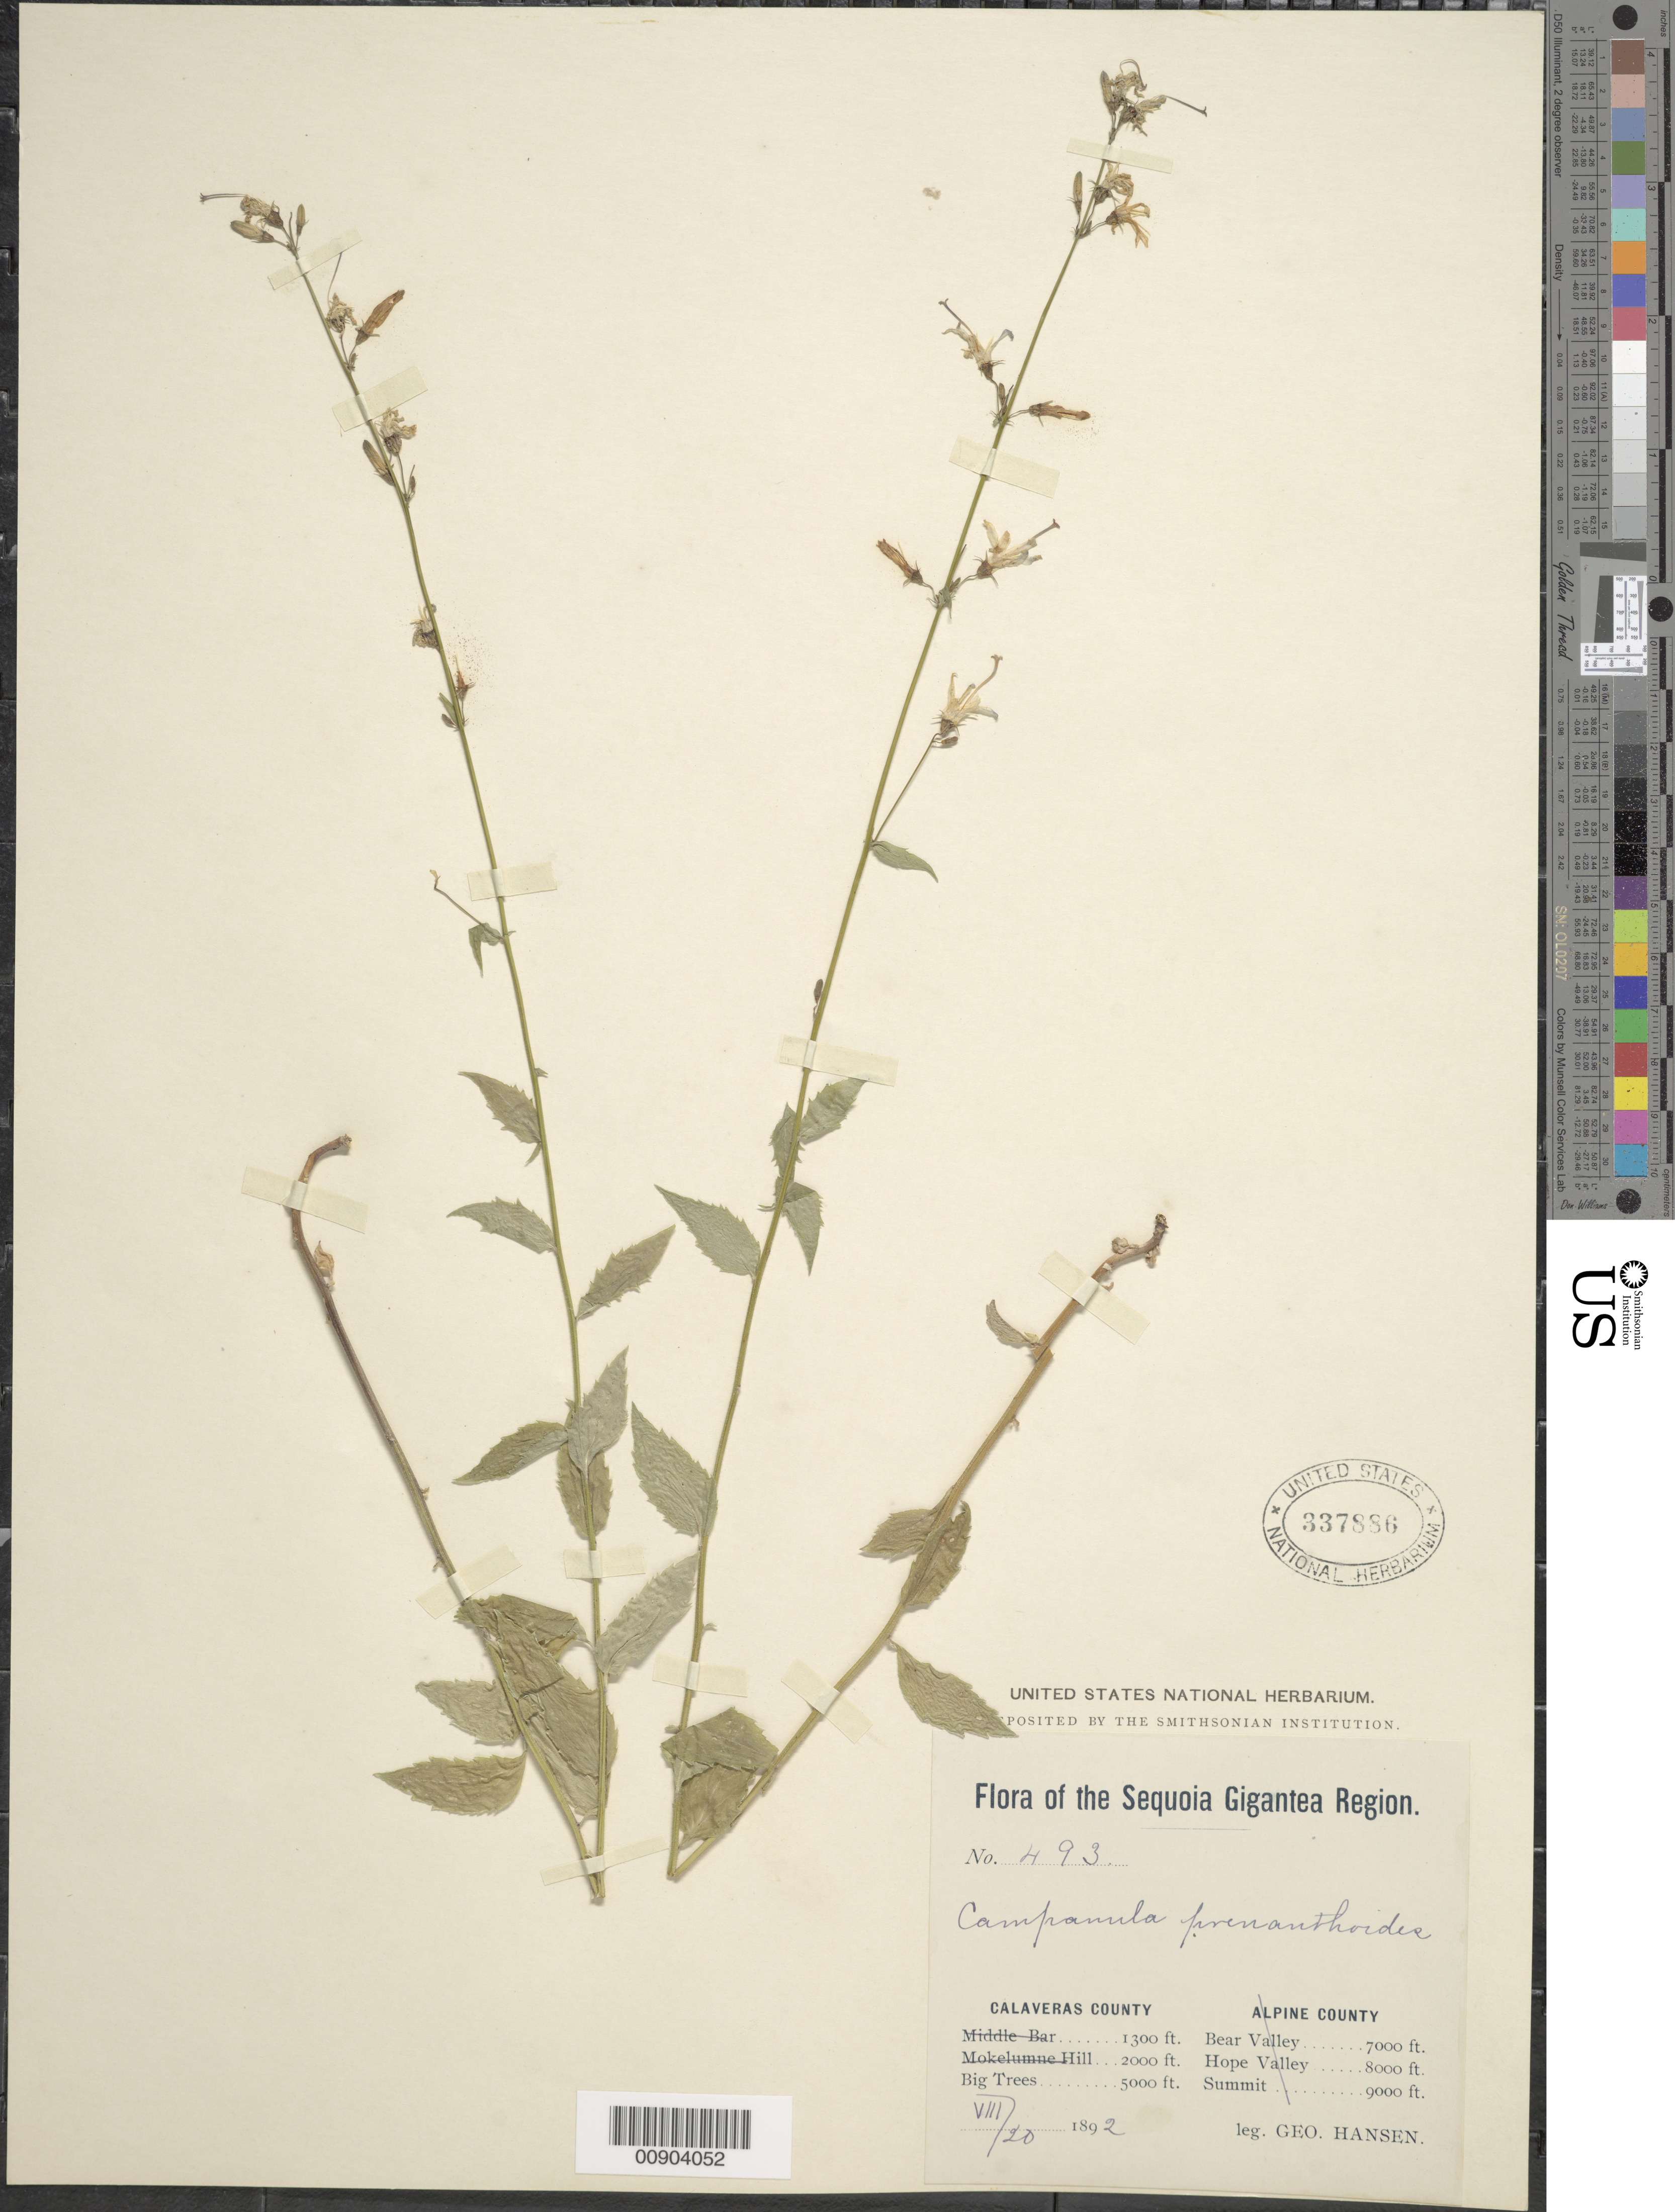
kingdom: Plantae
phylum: Tracheophyta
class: Magnoliopsida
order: Asterales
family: Campanulaceae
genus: Campanula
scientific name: Campanula prenanthoides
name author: Durand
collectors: G. Hansen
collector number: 493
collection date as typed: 20 Aug 1892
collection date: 1892-08-20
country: United States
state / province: California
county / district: Calaveras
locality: Big Trees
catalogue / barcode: US 337886